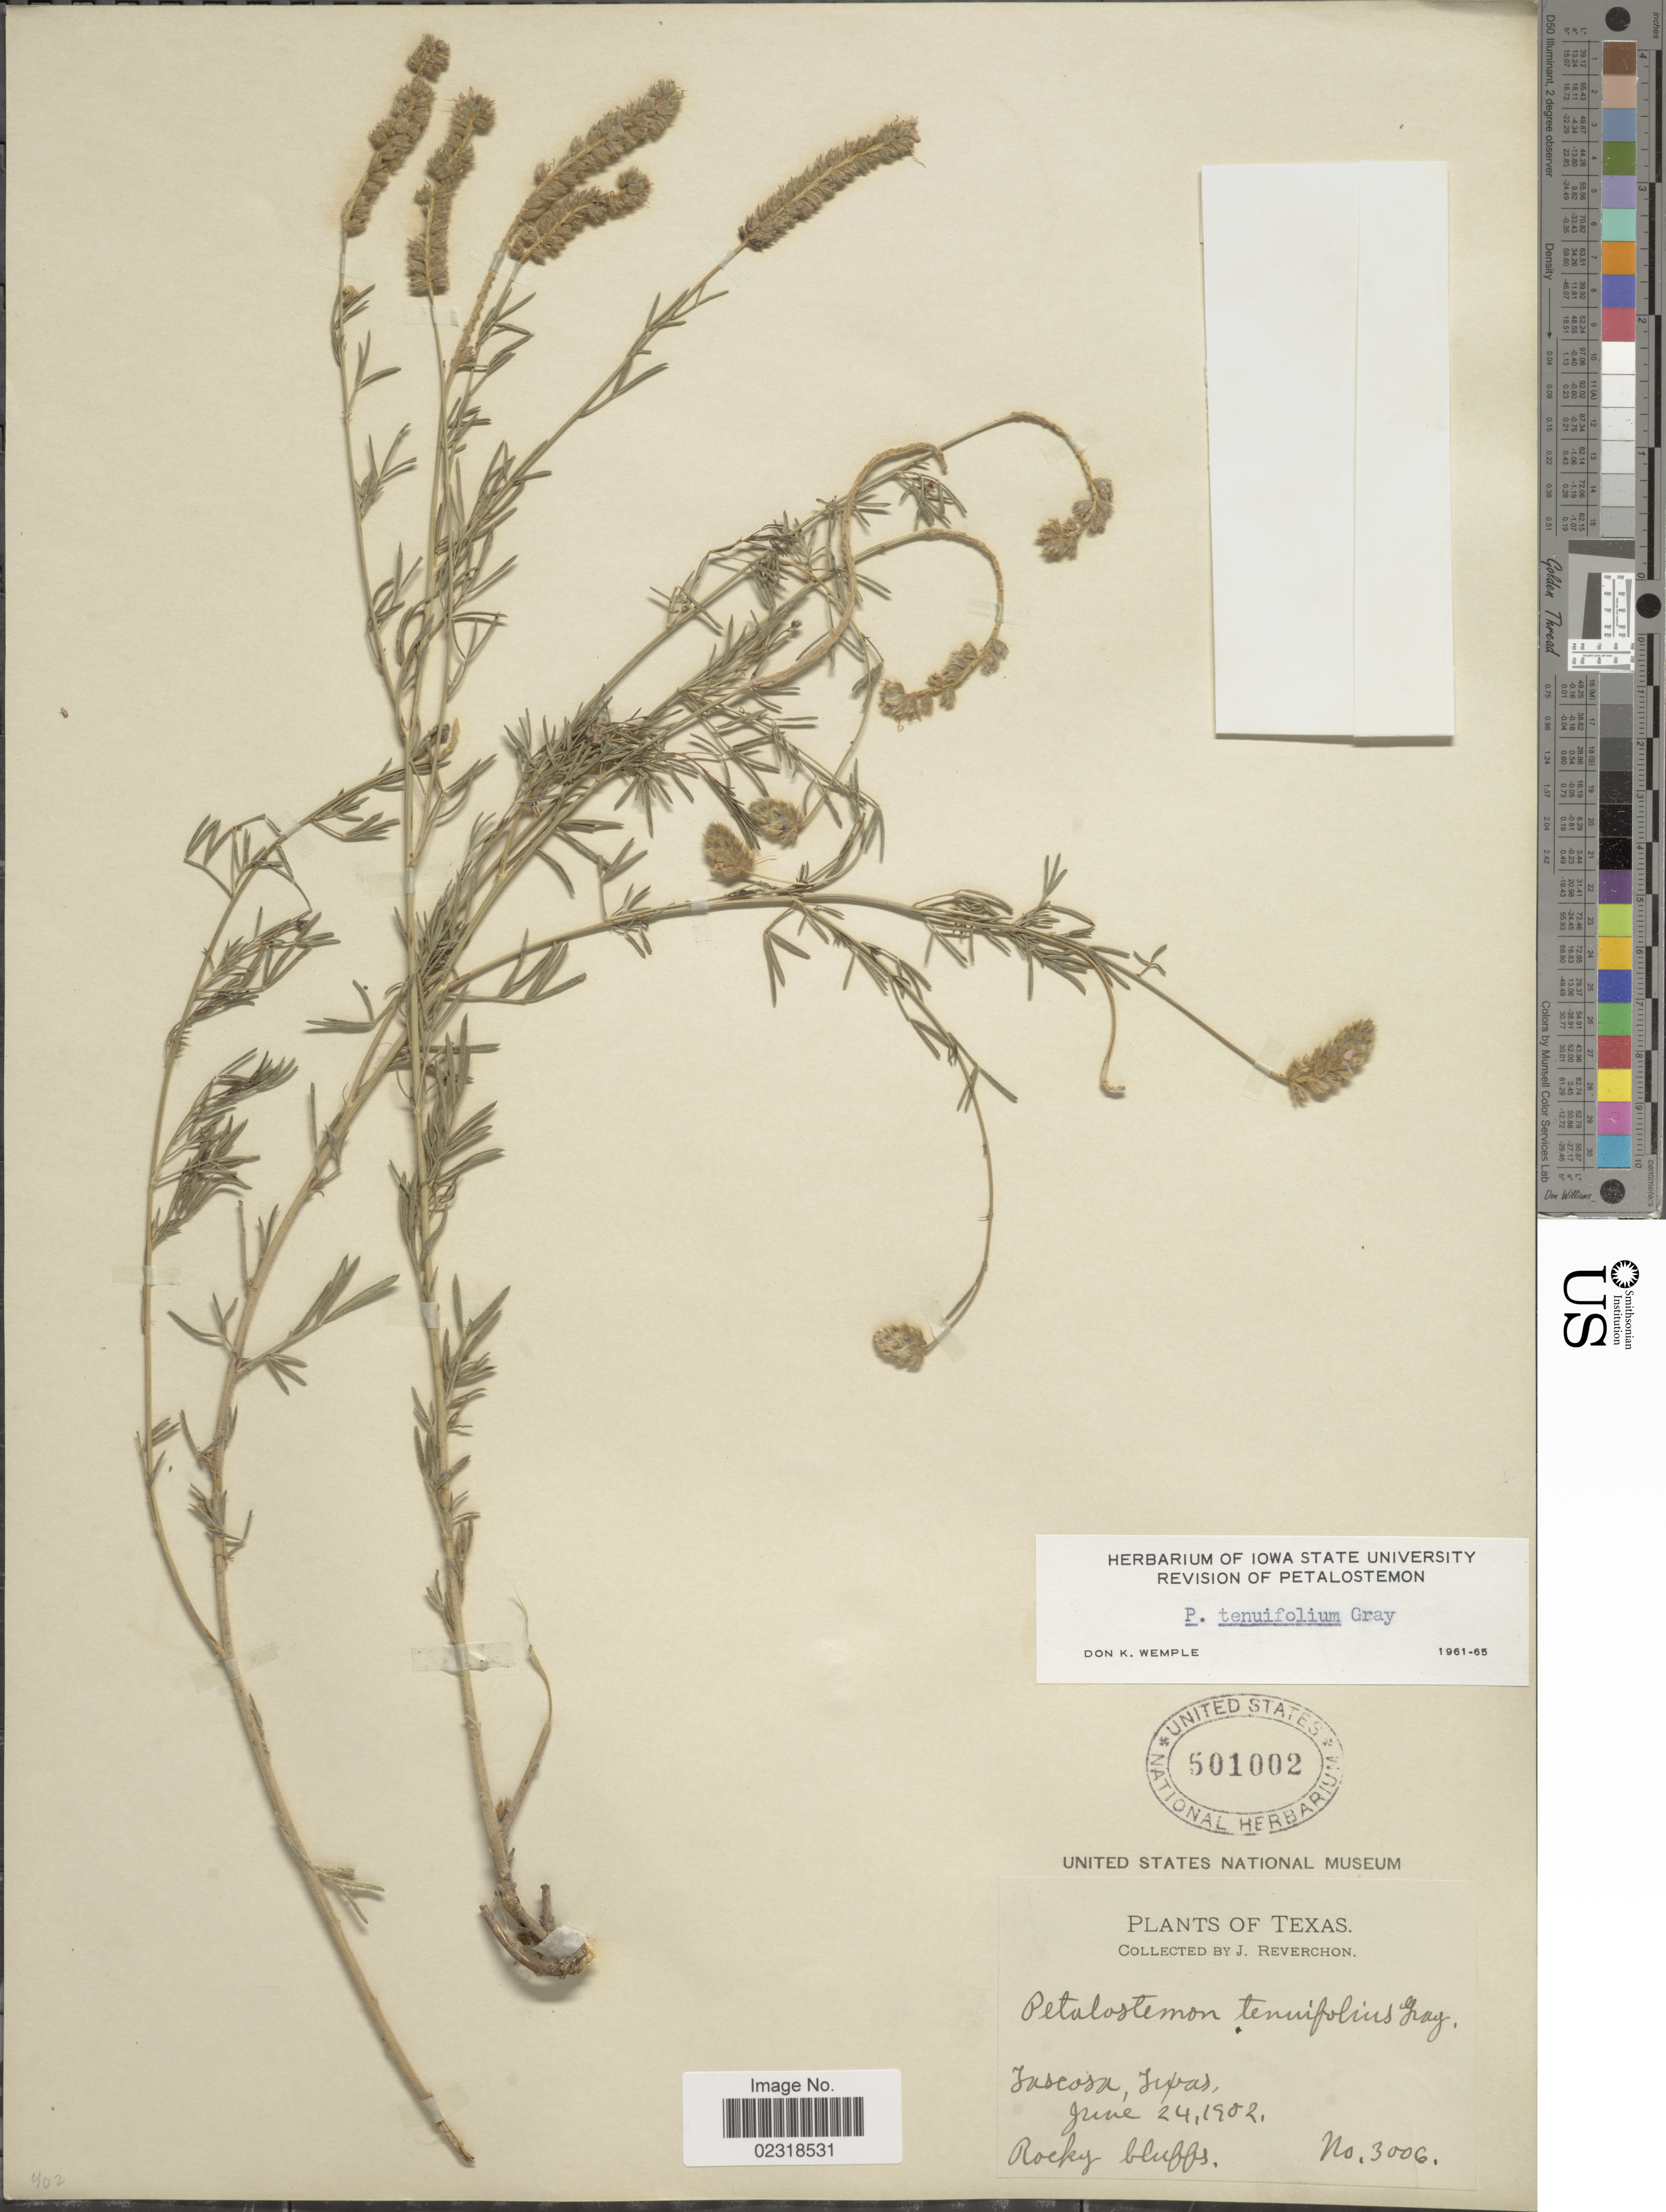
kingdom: Plantae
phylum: Tracheophyta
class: Magnoliopsida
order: Fabales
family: Fabaceae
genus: Dalea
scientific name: Dalea tenuifolia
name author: (A. Gray) Shinners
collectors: J. Reverchon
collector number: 3006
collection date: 1902-06-24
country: United States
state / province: Texas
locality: Tuscosa, Texas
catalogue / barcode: US 501002